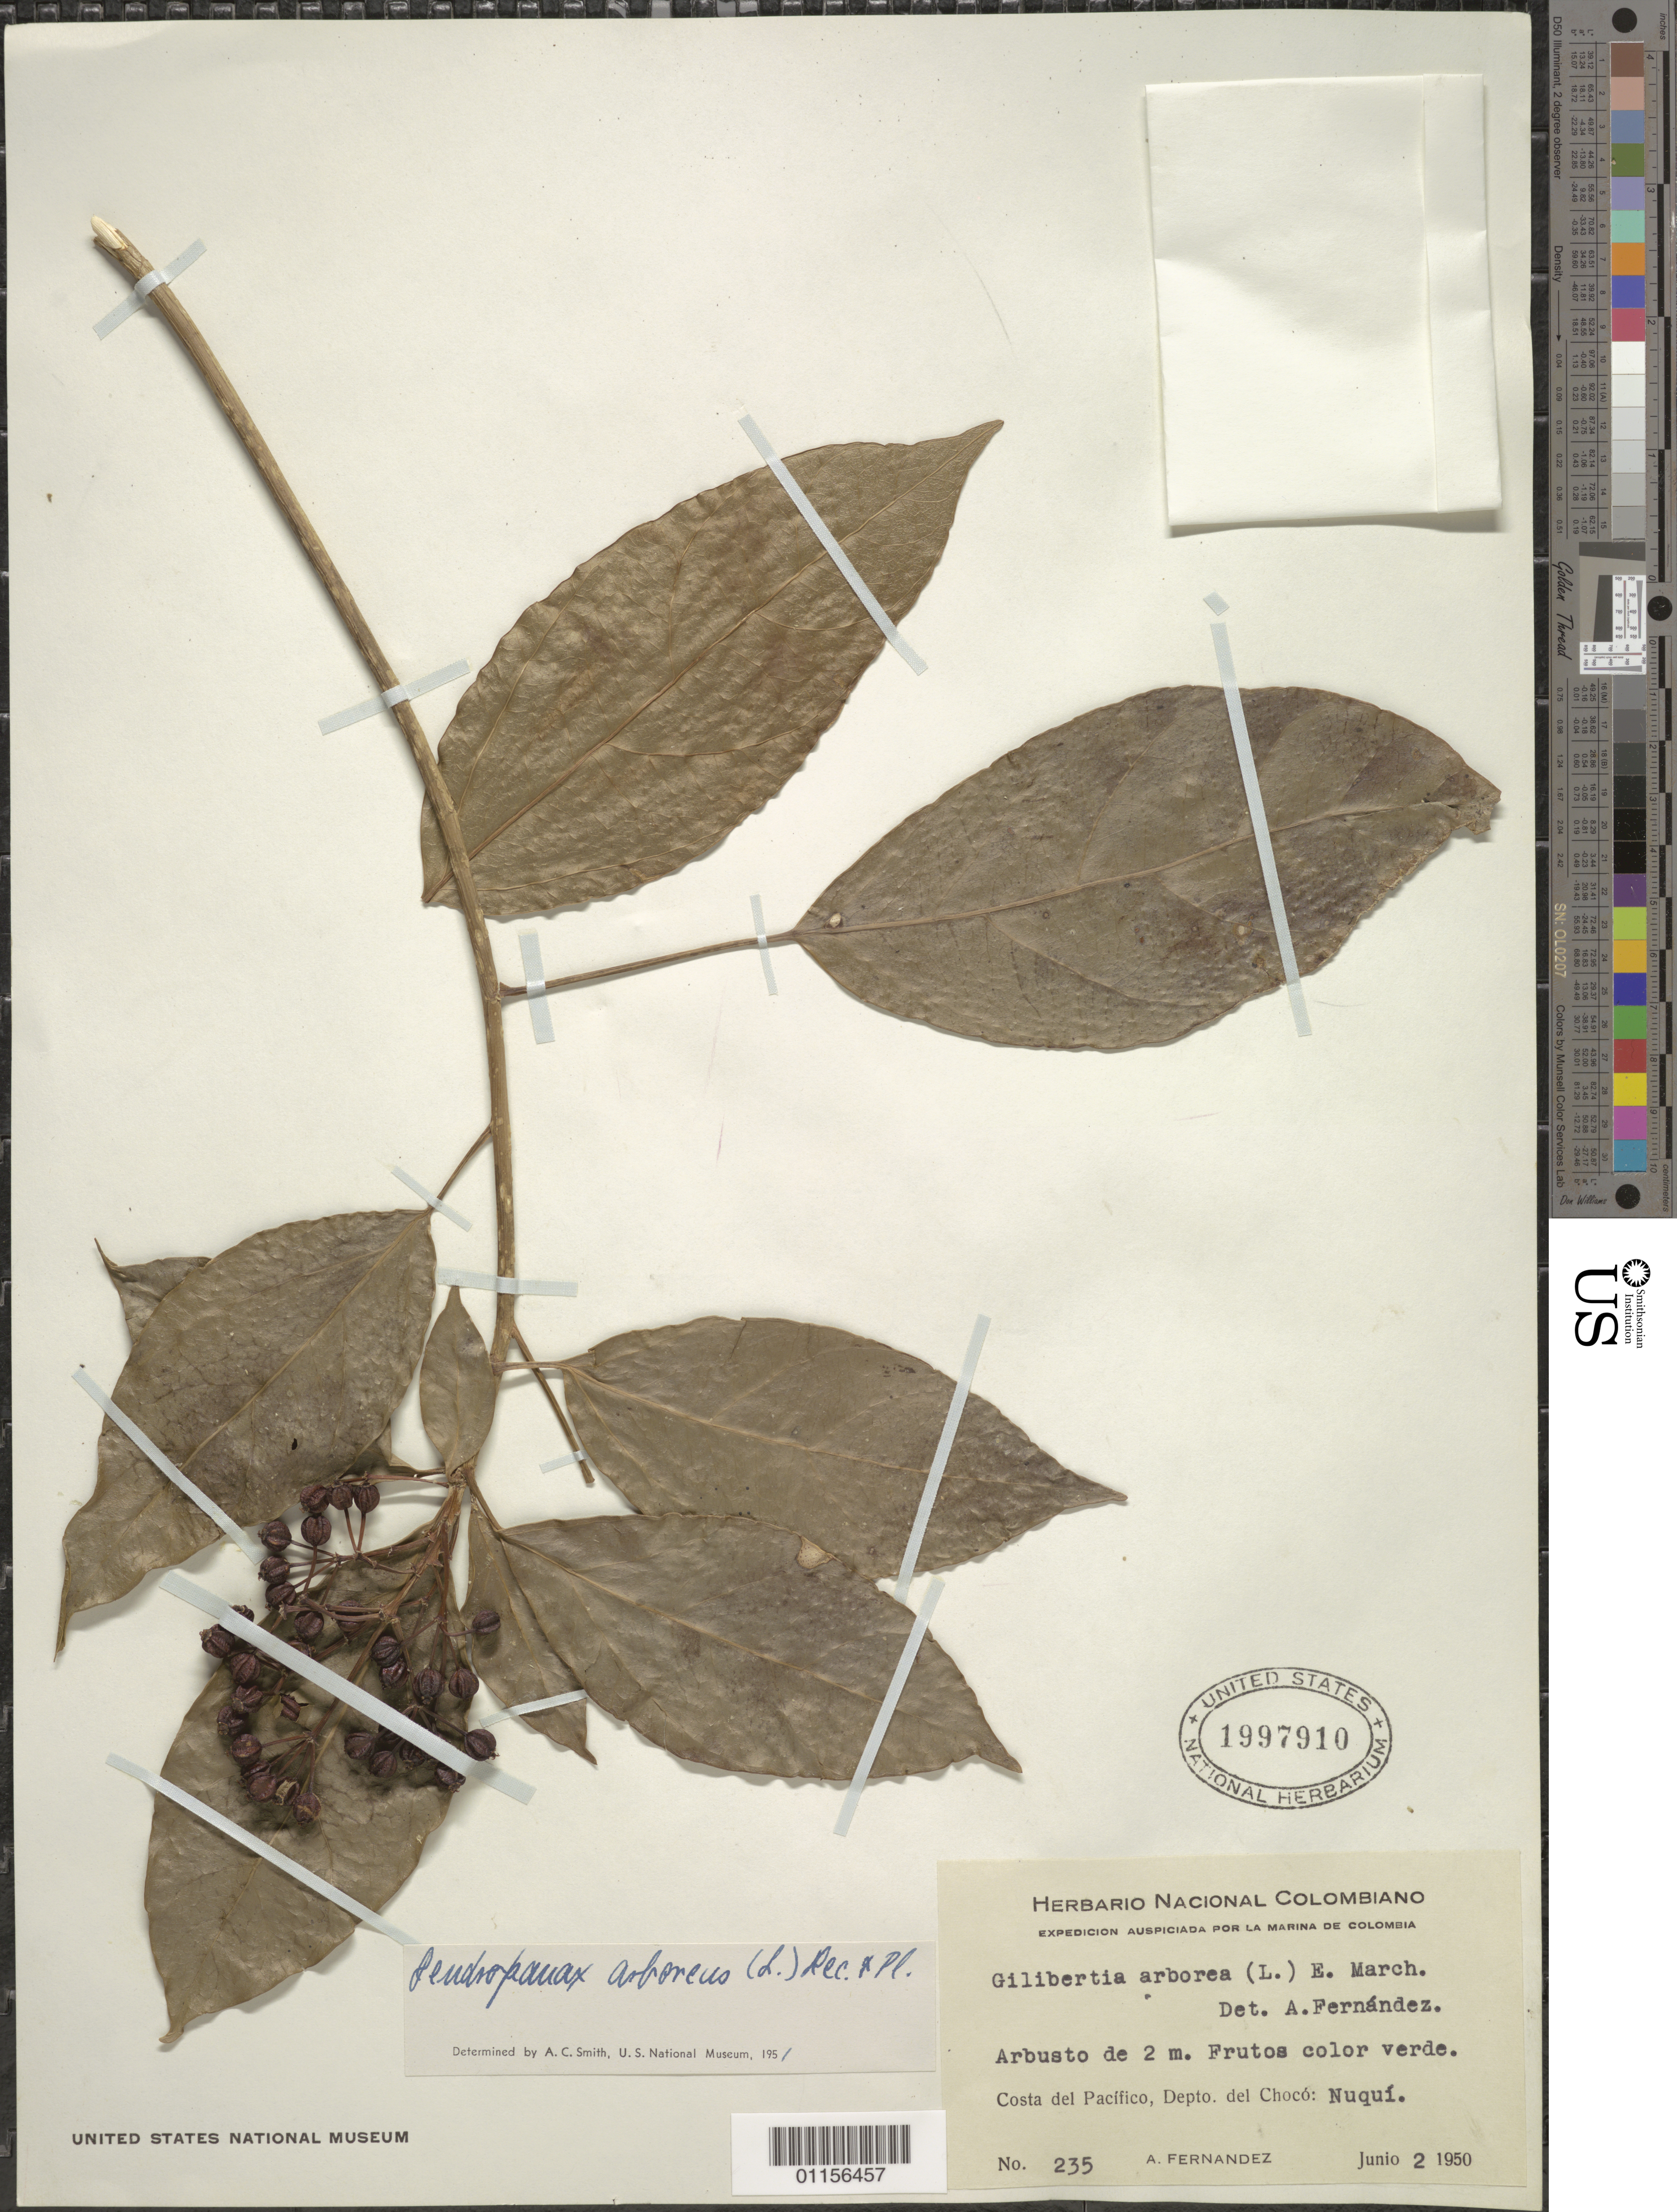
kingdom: Plantae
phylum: Tracheophyta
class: Magnoliopsida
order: Apiales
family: Araliaceae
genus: Dendropanax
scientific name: Dendropanax arboreus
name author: (L.) Decne. & Planch.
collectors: A. Fernandez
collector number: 235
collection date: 1950-06-02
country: Colombia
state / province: Chocó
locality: Costa del Pacifico, Nuqui.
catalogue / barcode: US 1997910